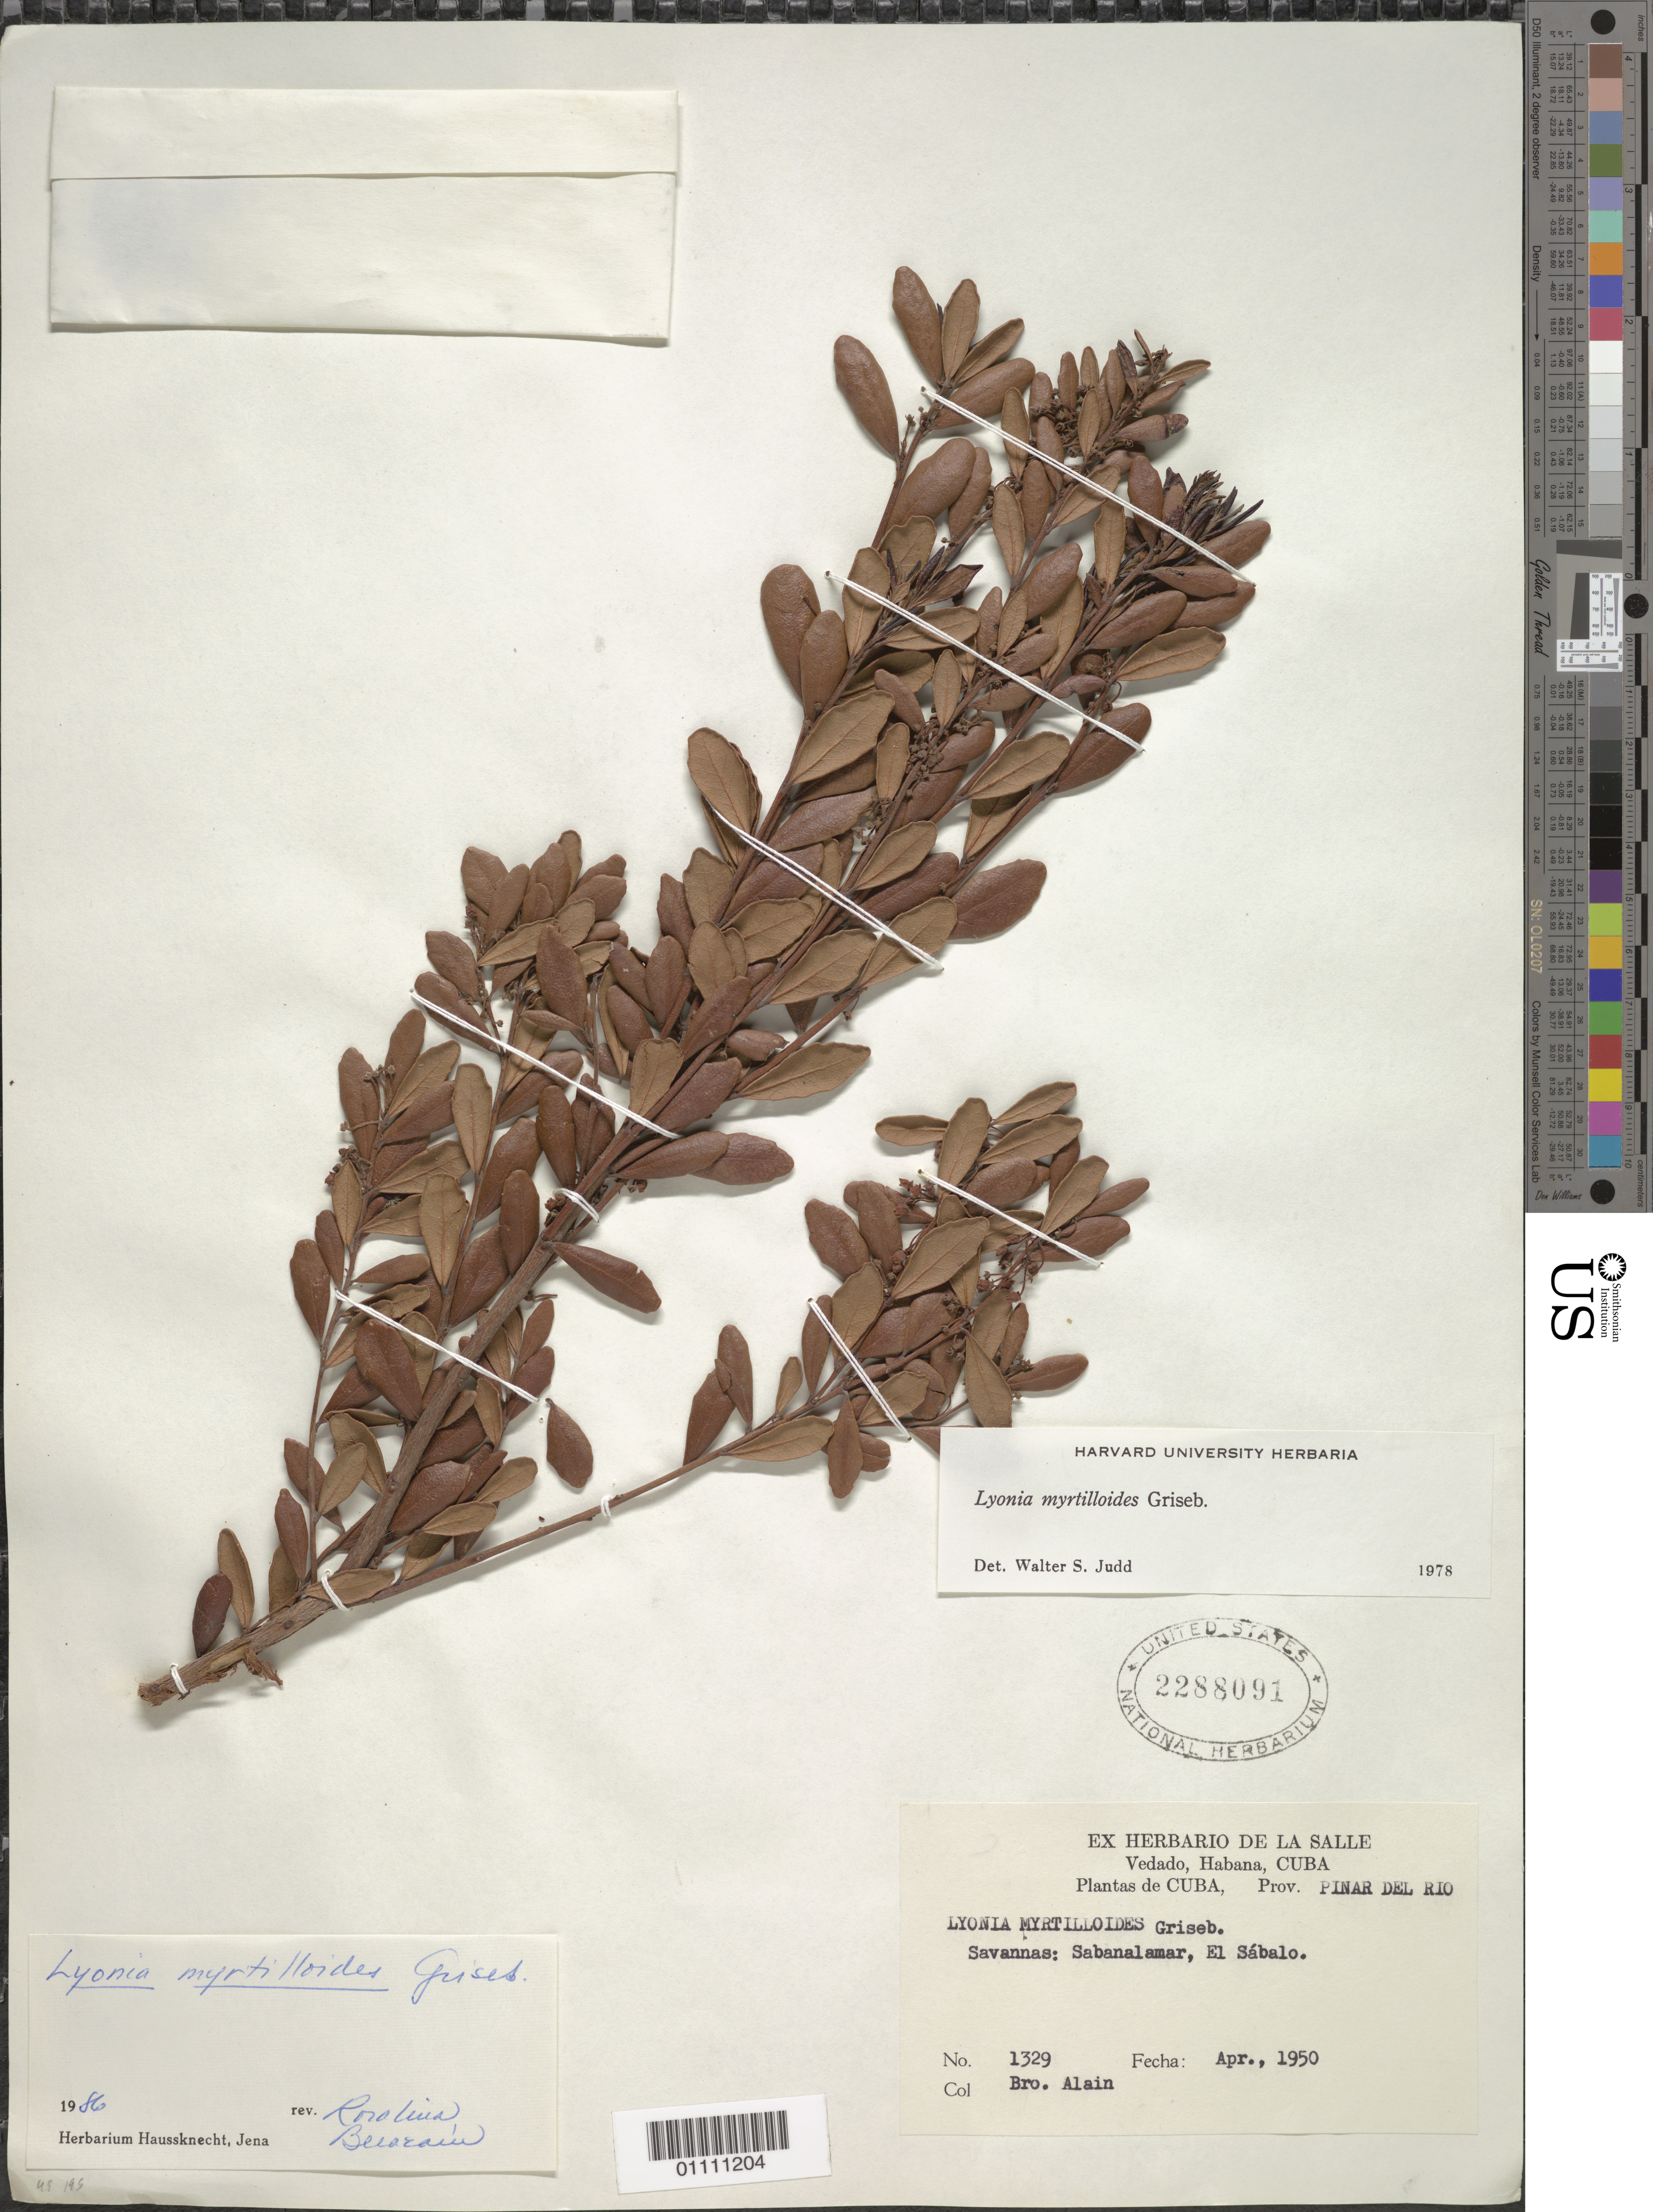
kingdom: Plantae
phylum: Tracheophyta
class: Magnoliopsida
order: Ericales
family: Ericaceae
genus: Lyonia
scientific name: Lyonia myrtilloides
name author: Griseb.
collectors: A. H. Liogier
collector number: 1329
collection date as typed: Apr 1950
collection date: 1950-04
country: Cuba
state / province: Pinar del Rio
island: Cuba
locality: Savannas: Sabanalamar, El Sabalo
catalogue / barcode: US 2288091